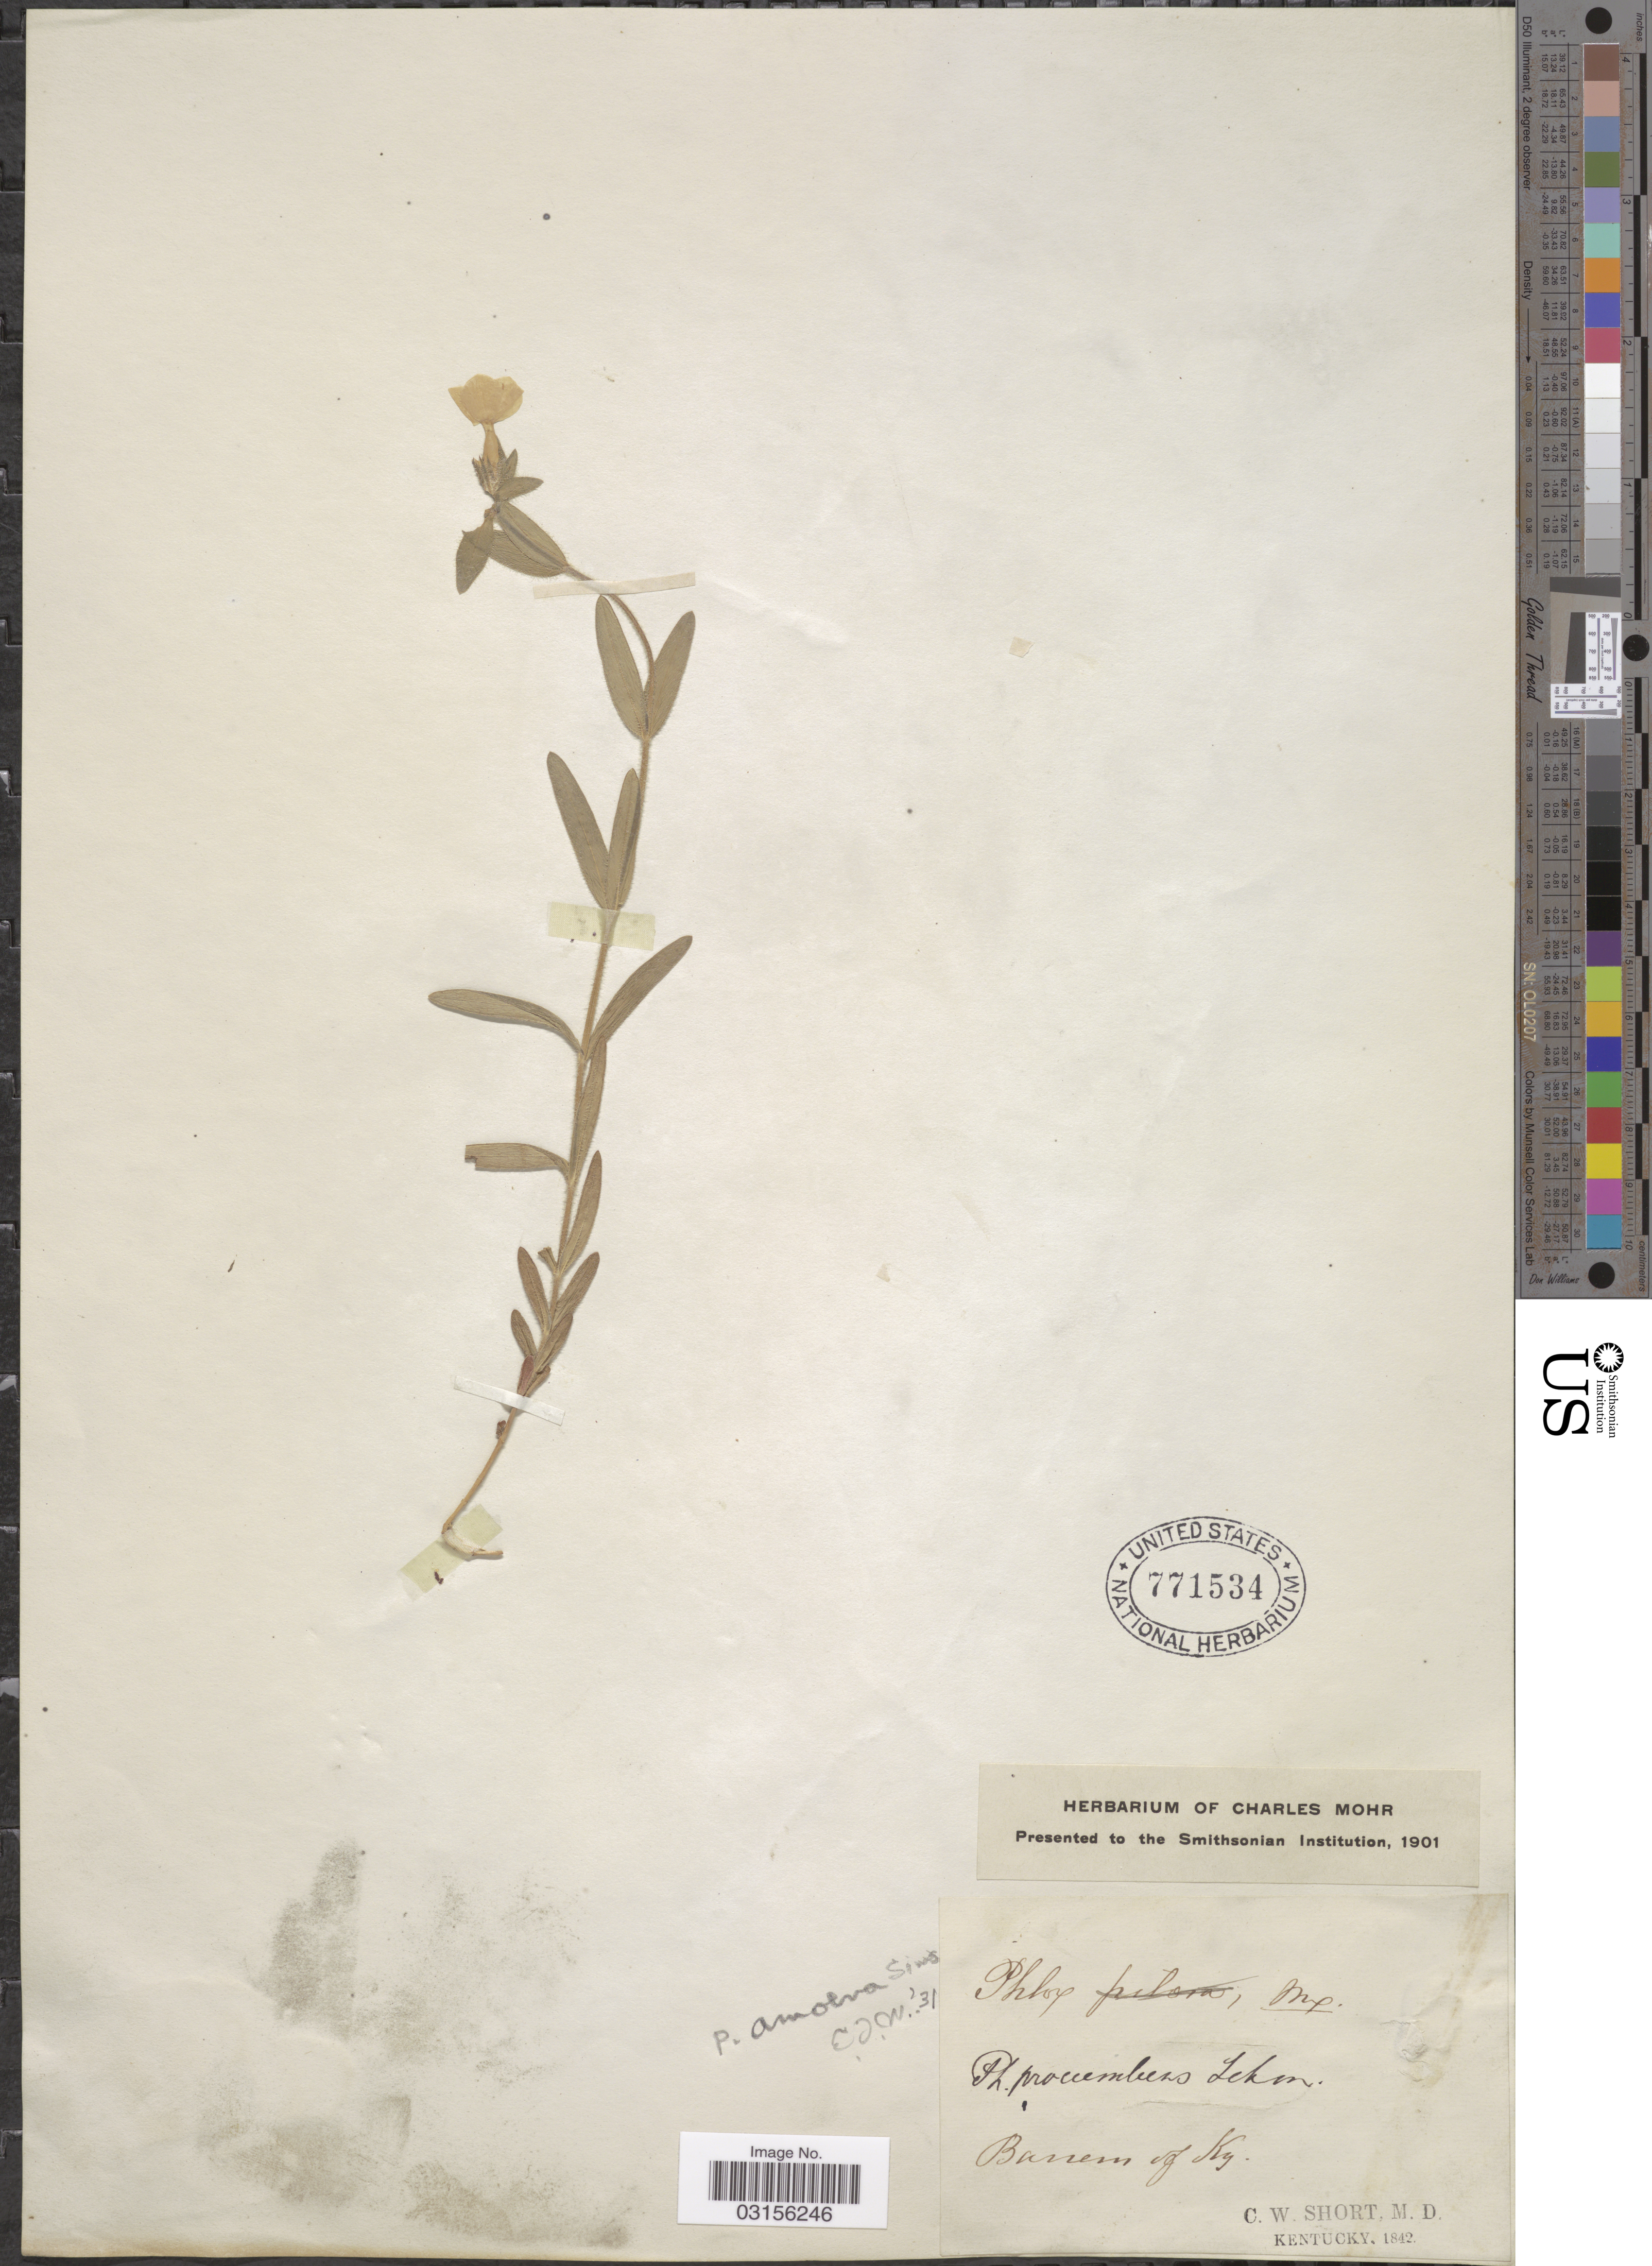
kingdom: Plantae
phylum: Tracheophyta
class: Magnoliopsida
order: Ericales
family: Polemoniaceae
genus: Phlox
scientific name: Phlox amoena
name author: Sims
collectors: C. W. Short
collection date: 1842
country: United States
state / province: Kentucky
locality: Barrens of Ky.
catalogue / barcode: US 771534